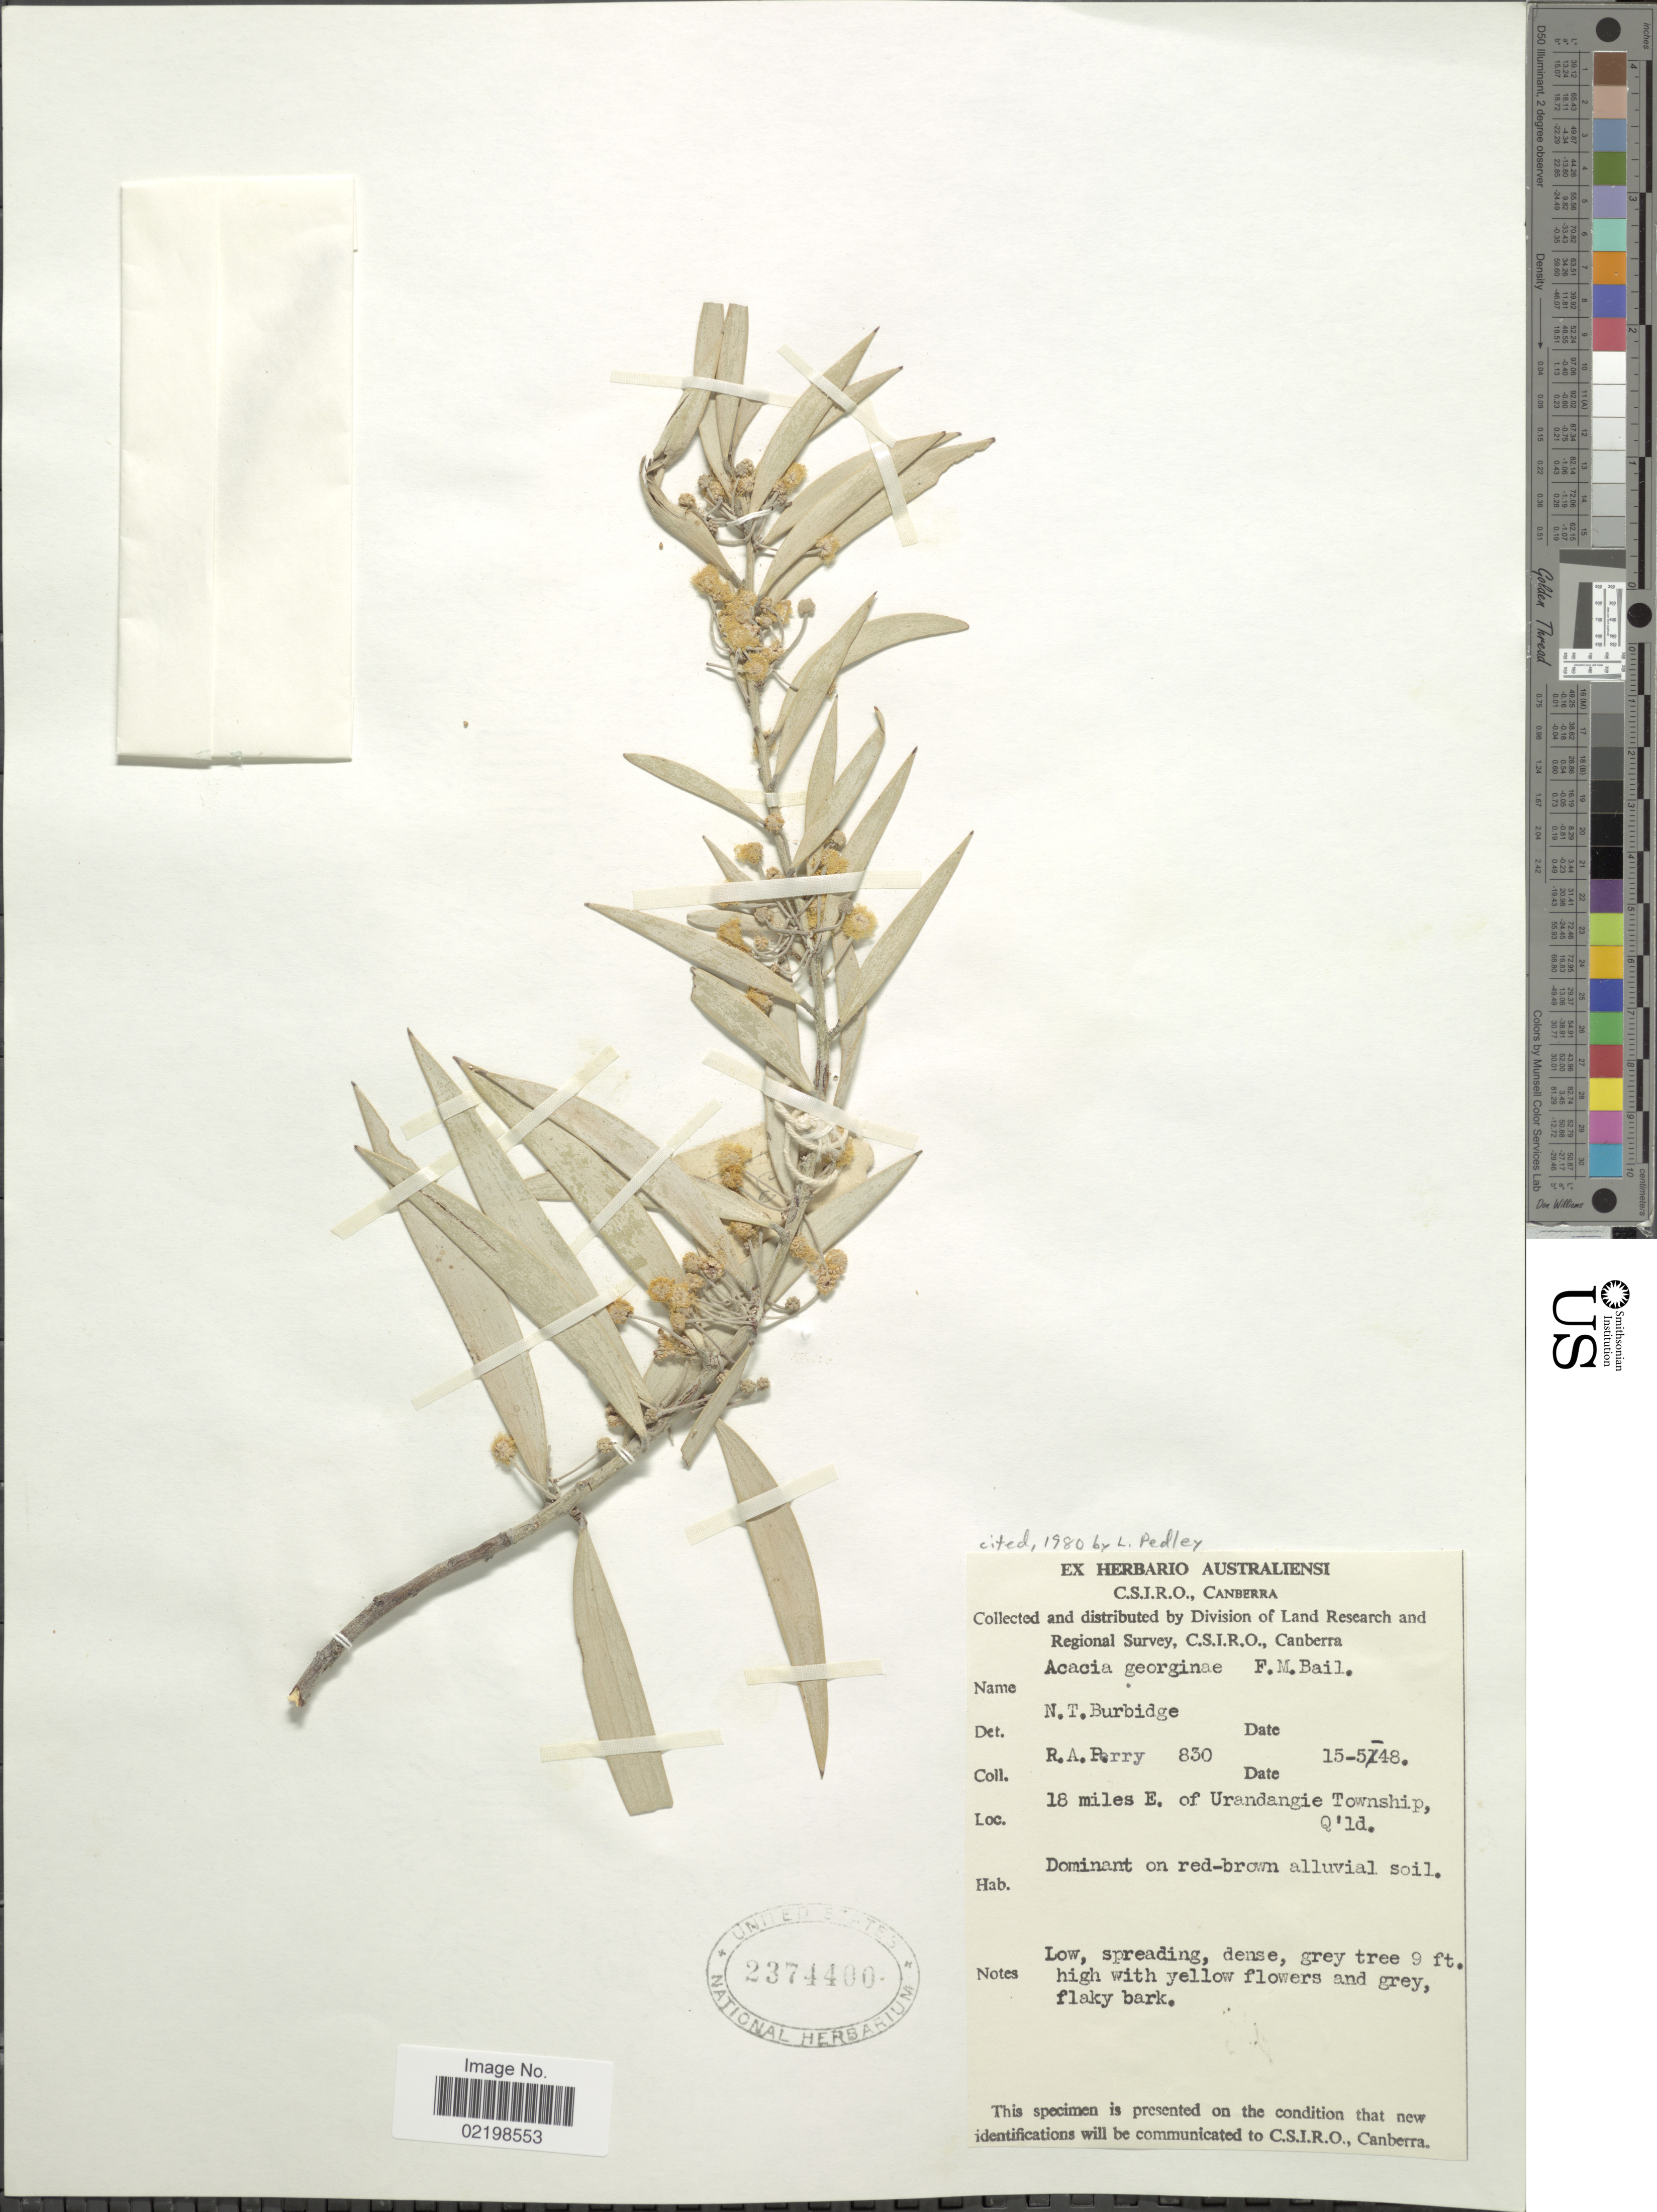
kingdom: Plantae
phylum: Tracheophyta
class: Magnoliopsida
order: Fabales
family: Fabaceae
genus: Acacia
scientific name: Acacia georginae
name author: F.M. Bailey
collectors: Perry, R. A.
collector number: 830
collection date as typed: Transcribed d/m/y: 15/5/48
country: Australia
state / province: Queensland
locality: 18 miles E. of Urandangie Township, Q'ld.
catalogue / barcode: US 2374400